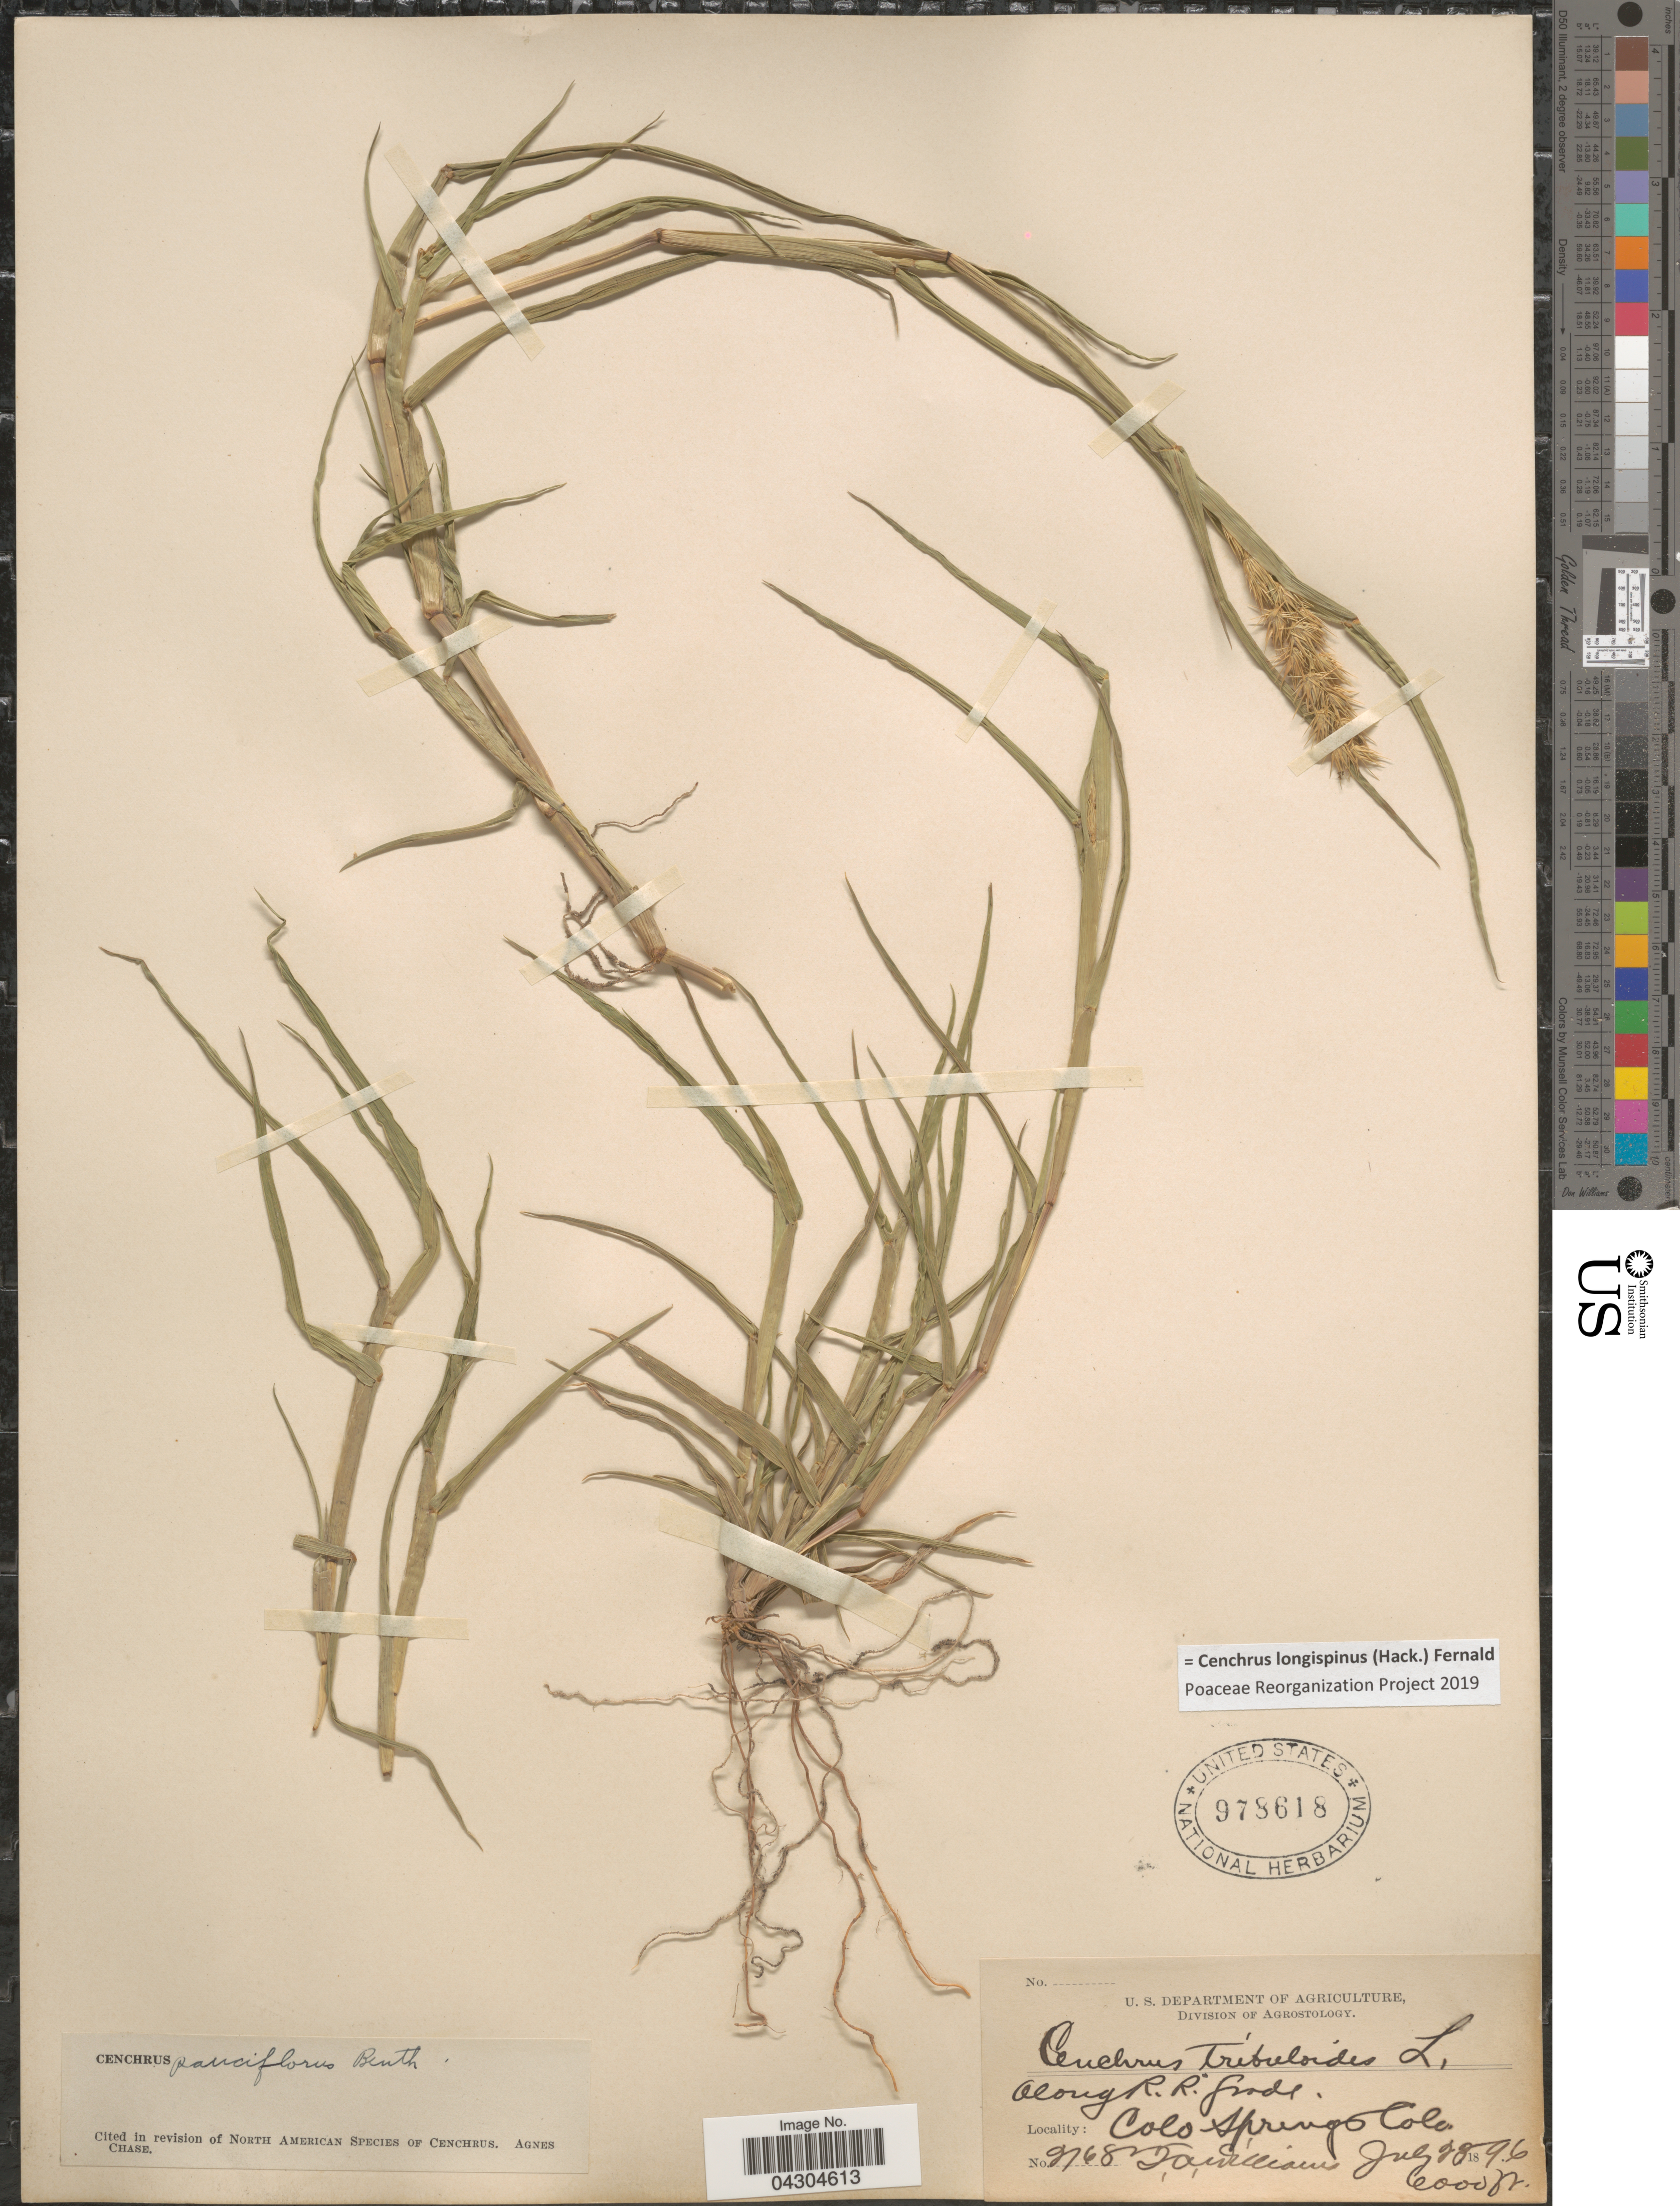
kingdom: Plantae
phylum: Tracheophyta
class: Liliopsida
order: Poales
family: Poaceae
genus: Cenchrus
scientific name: Cenchrus longispinus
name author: (Hack.) Fernald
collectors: T. Williams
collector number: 2768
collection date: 1896-07-28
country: United States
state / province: Colorado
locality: Along R. R. grade. Colo Springs.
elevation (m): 1829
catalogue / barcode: US 978618